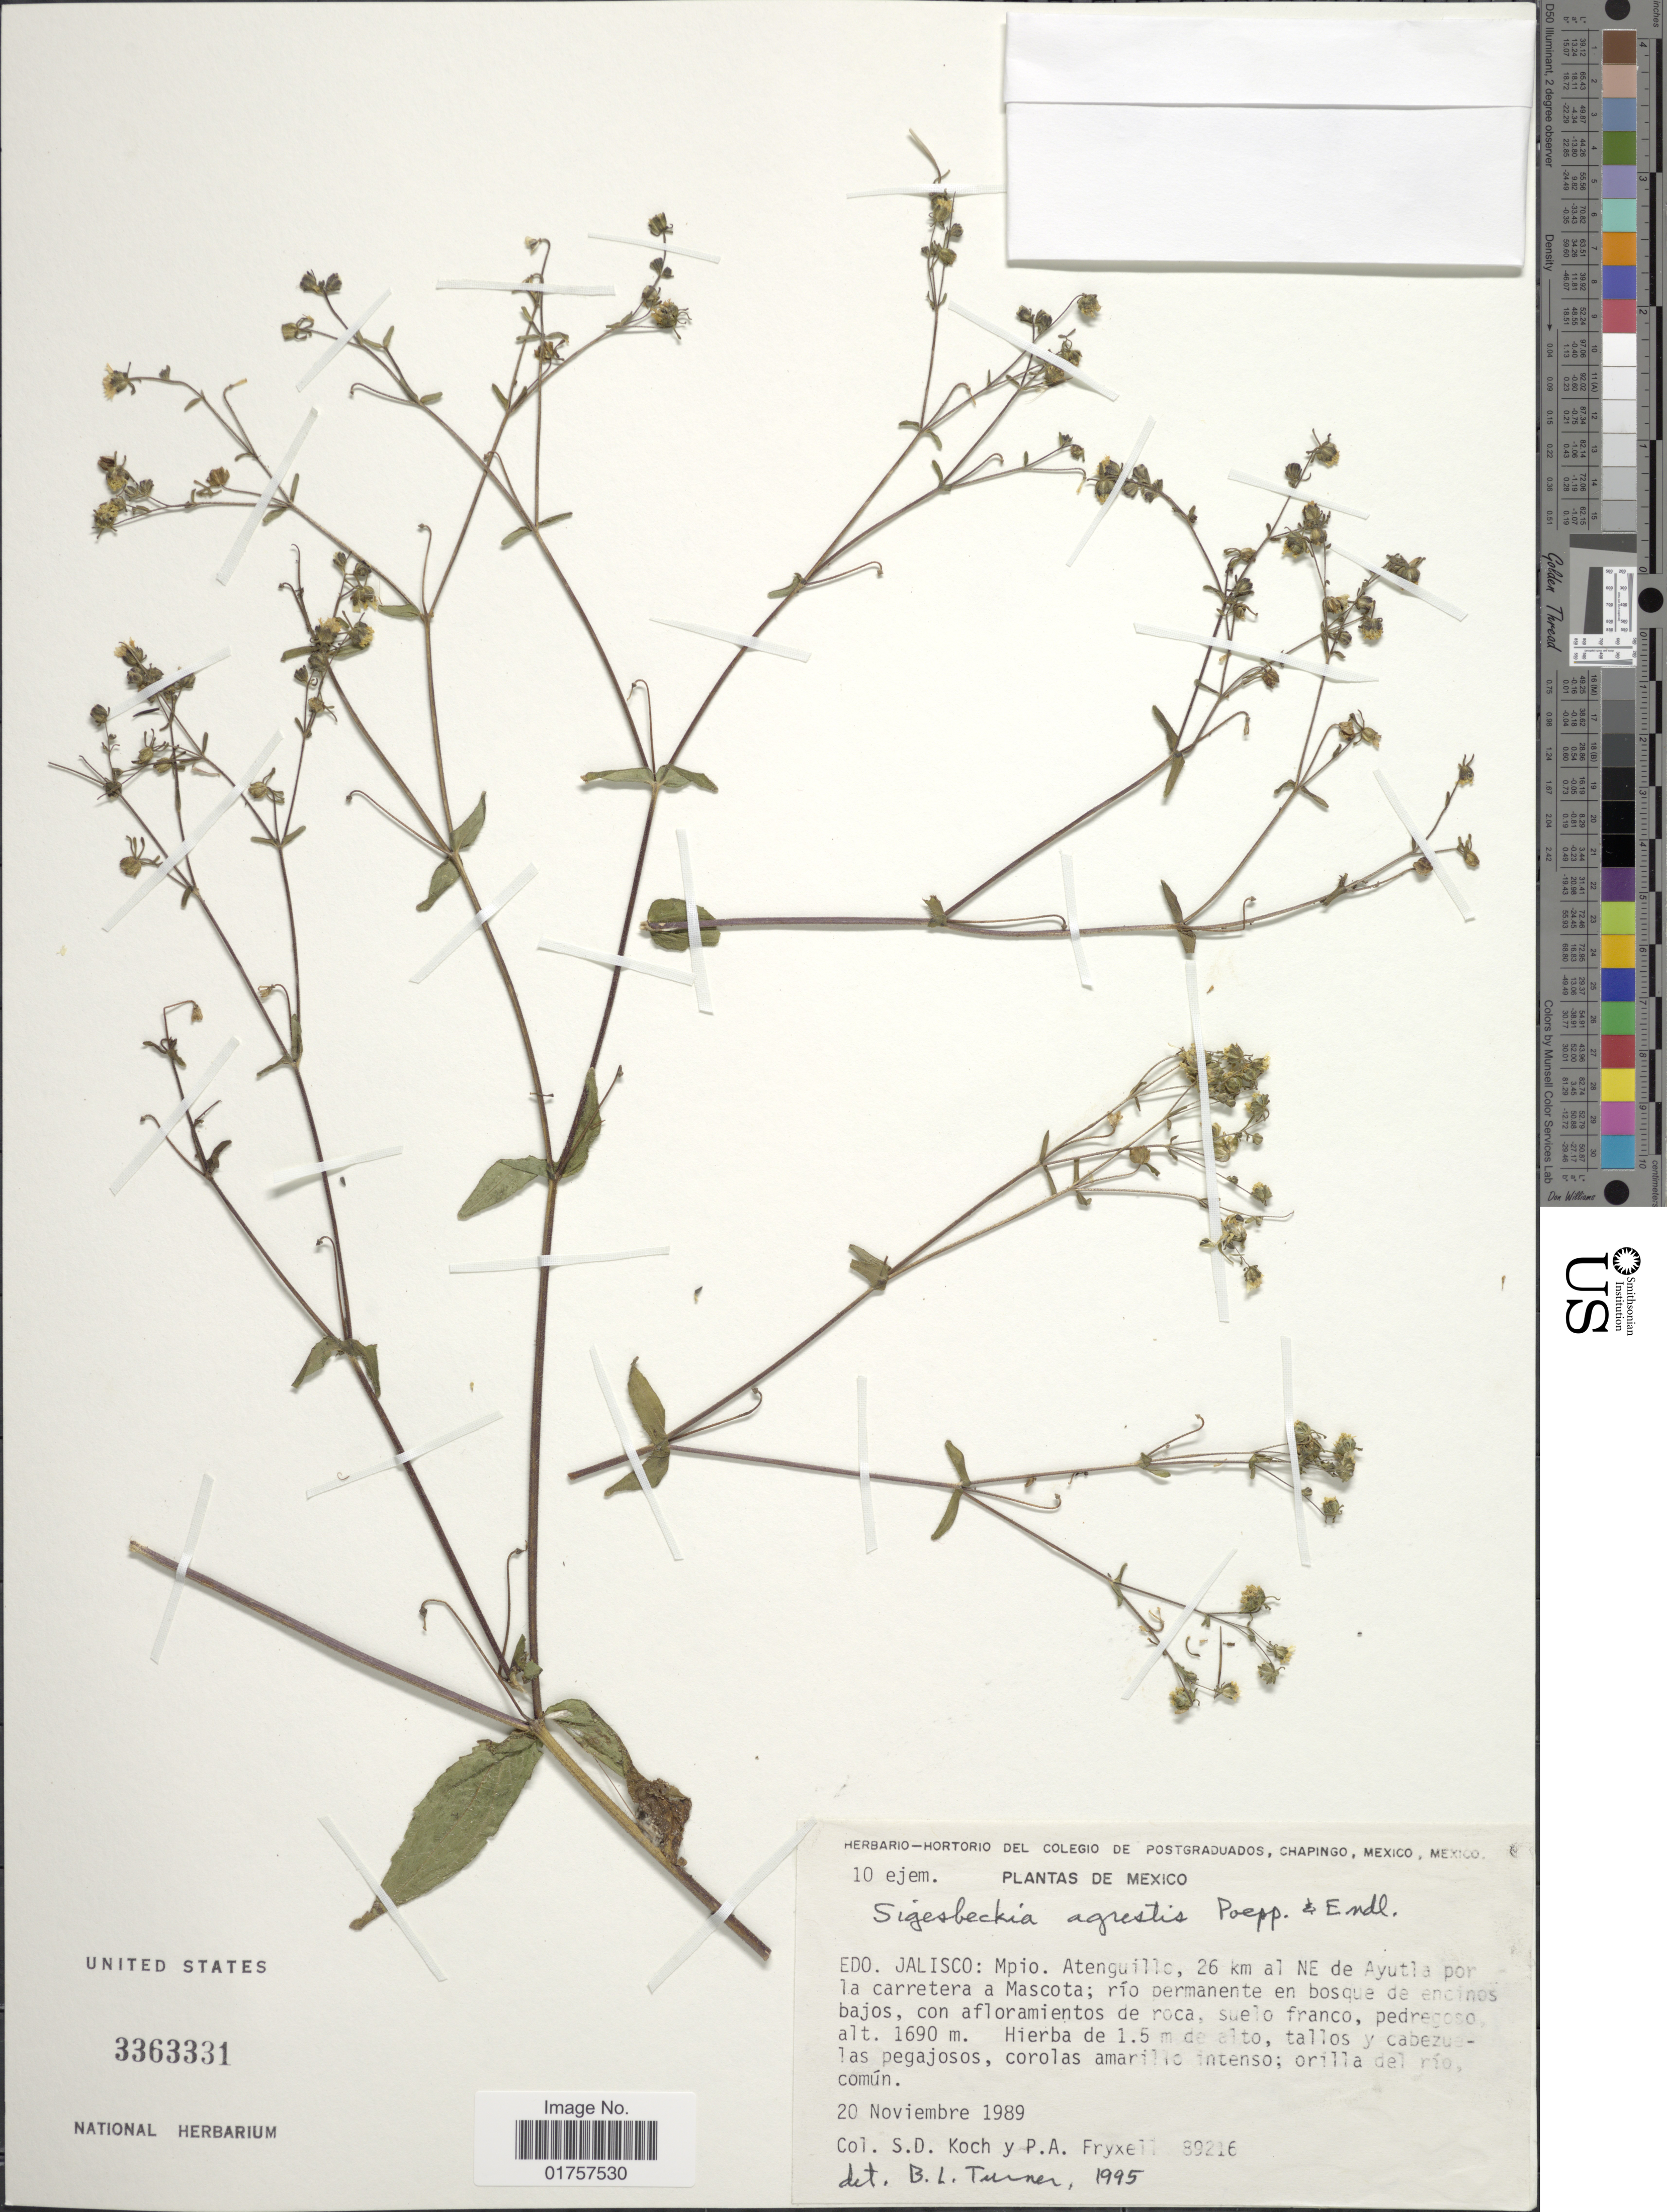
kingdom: Plantae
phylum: Tracheophyta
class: Magnoliopsida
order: Asterales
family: Asteraceae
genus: Sigesbeckia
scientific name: Sigesbeckia agrestis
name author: Poepp.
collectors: S. D. Koch & P. A. Fryxell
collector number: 89216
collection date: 1989-11-20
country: Mexico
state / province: Jalisco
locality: Mpio. Atenguillo, 26 km al NE de Ayutla por la carretera a Mascota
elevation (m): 1690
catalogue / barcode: US 3363331